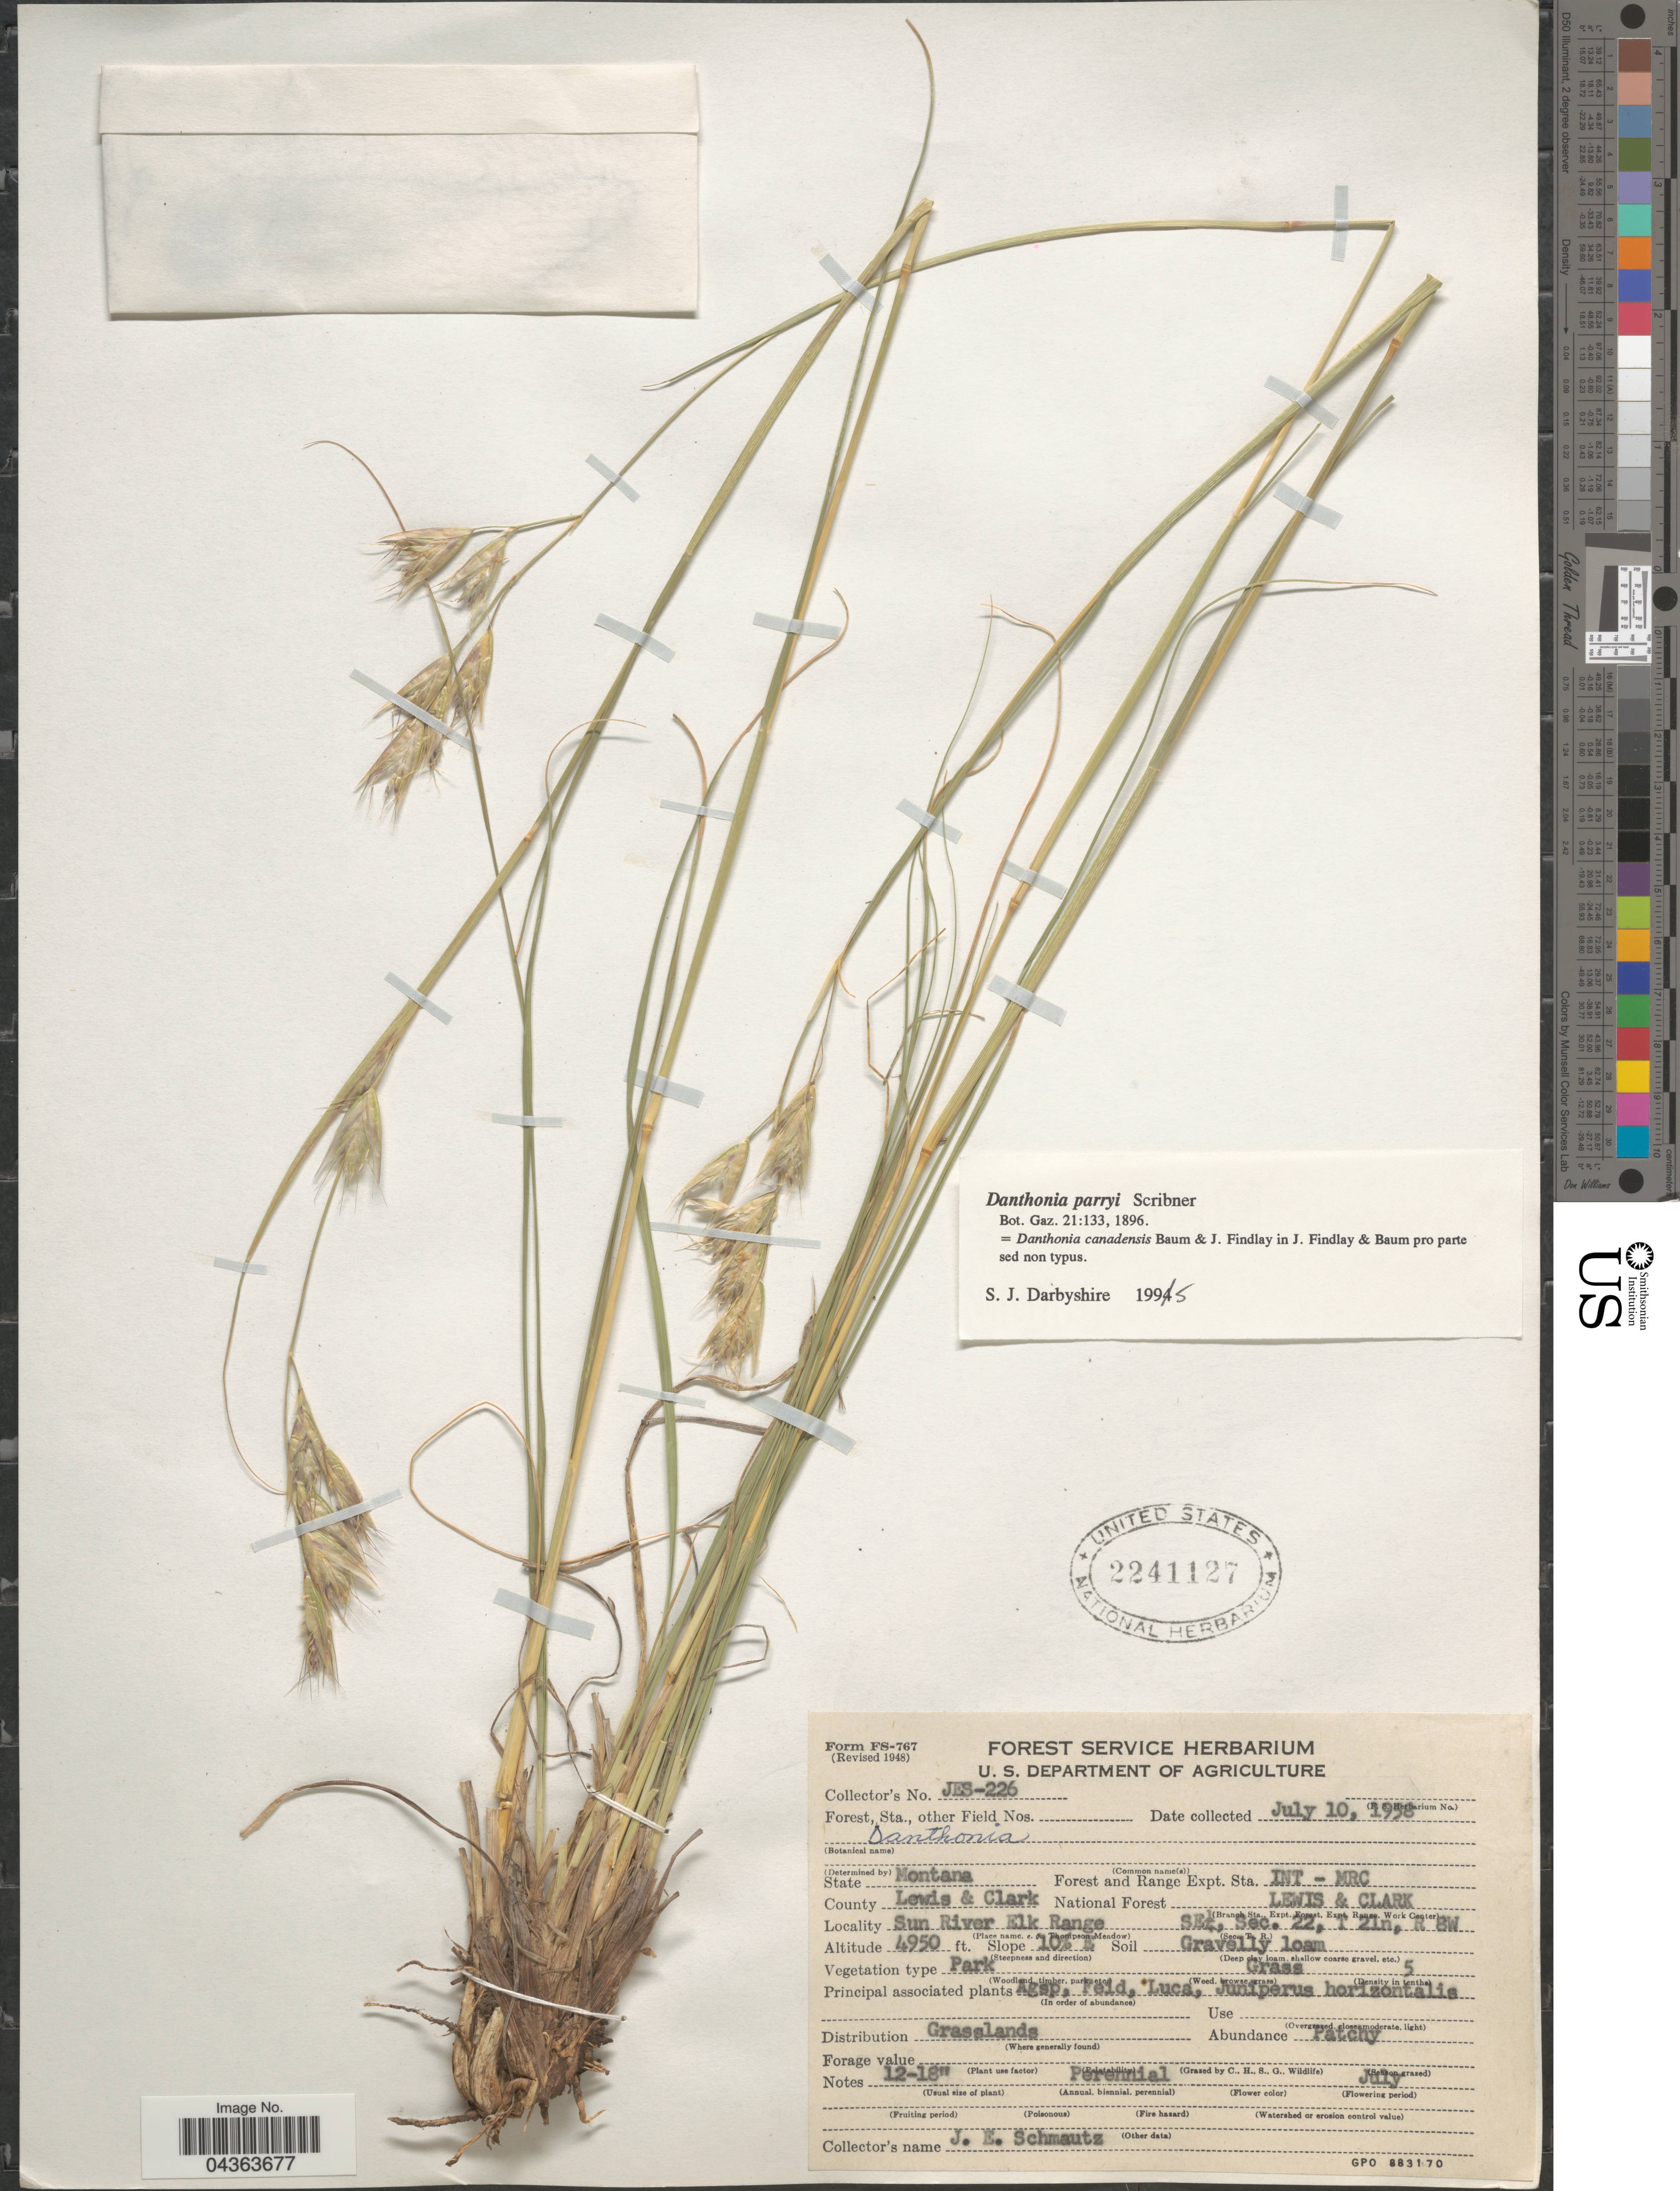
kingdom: Plantae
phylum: Tracheophyta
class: Liliopsida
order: Poales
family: Poaceae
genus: Danthonia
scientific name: Danthonia parryi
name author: Scribn.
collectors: J. Schmautz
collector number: JES-226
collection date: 1958-07-10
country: United States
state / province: Montana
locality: Forest and Range Expt. Sta. INT - MRC. County Lewis & Clark. National Forest Lewis & Clark. Sun River Elk Range. Sec. 22, T 21n, R 8W.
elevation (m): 1509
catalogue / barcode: US 2241127